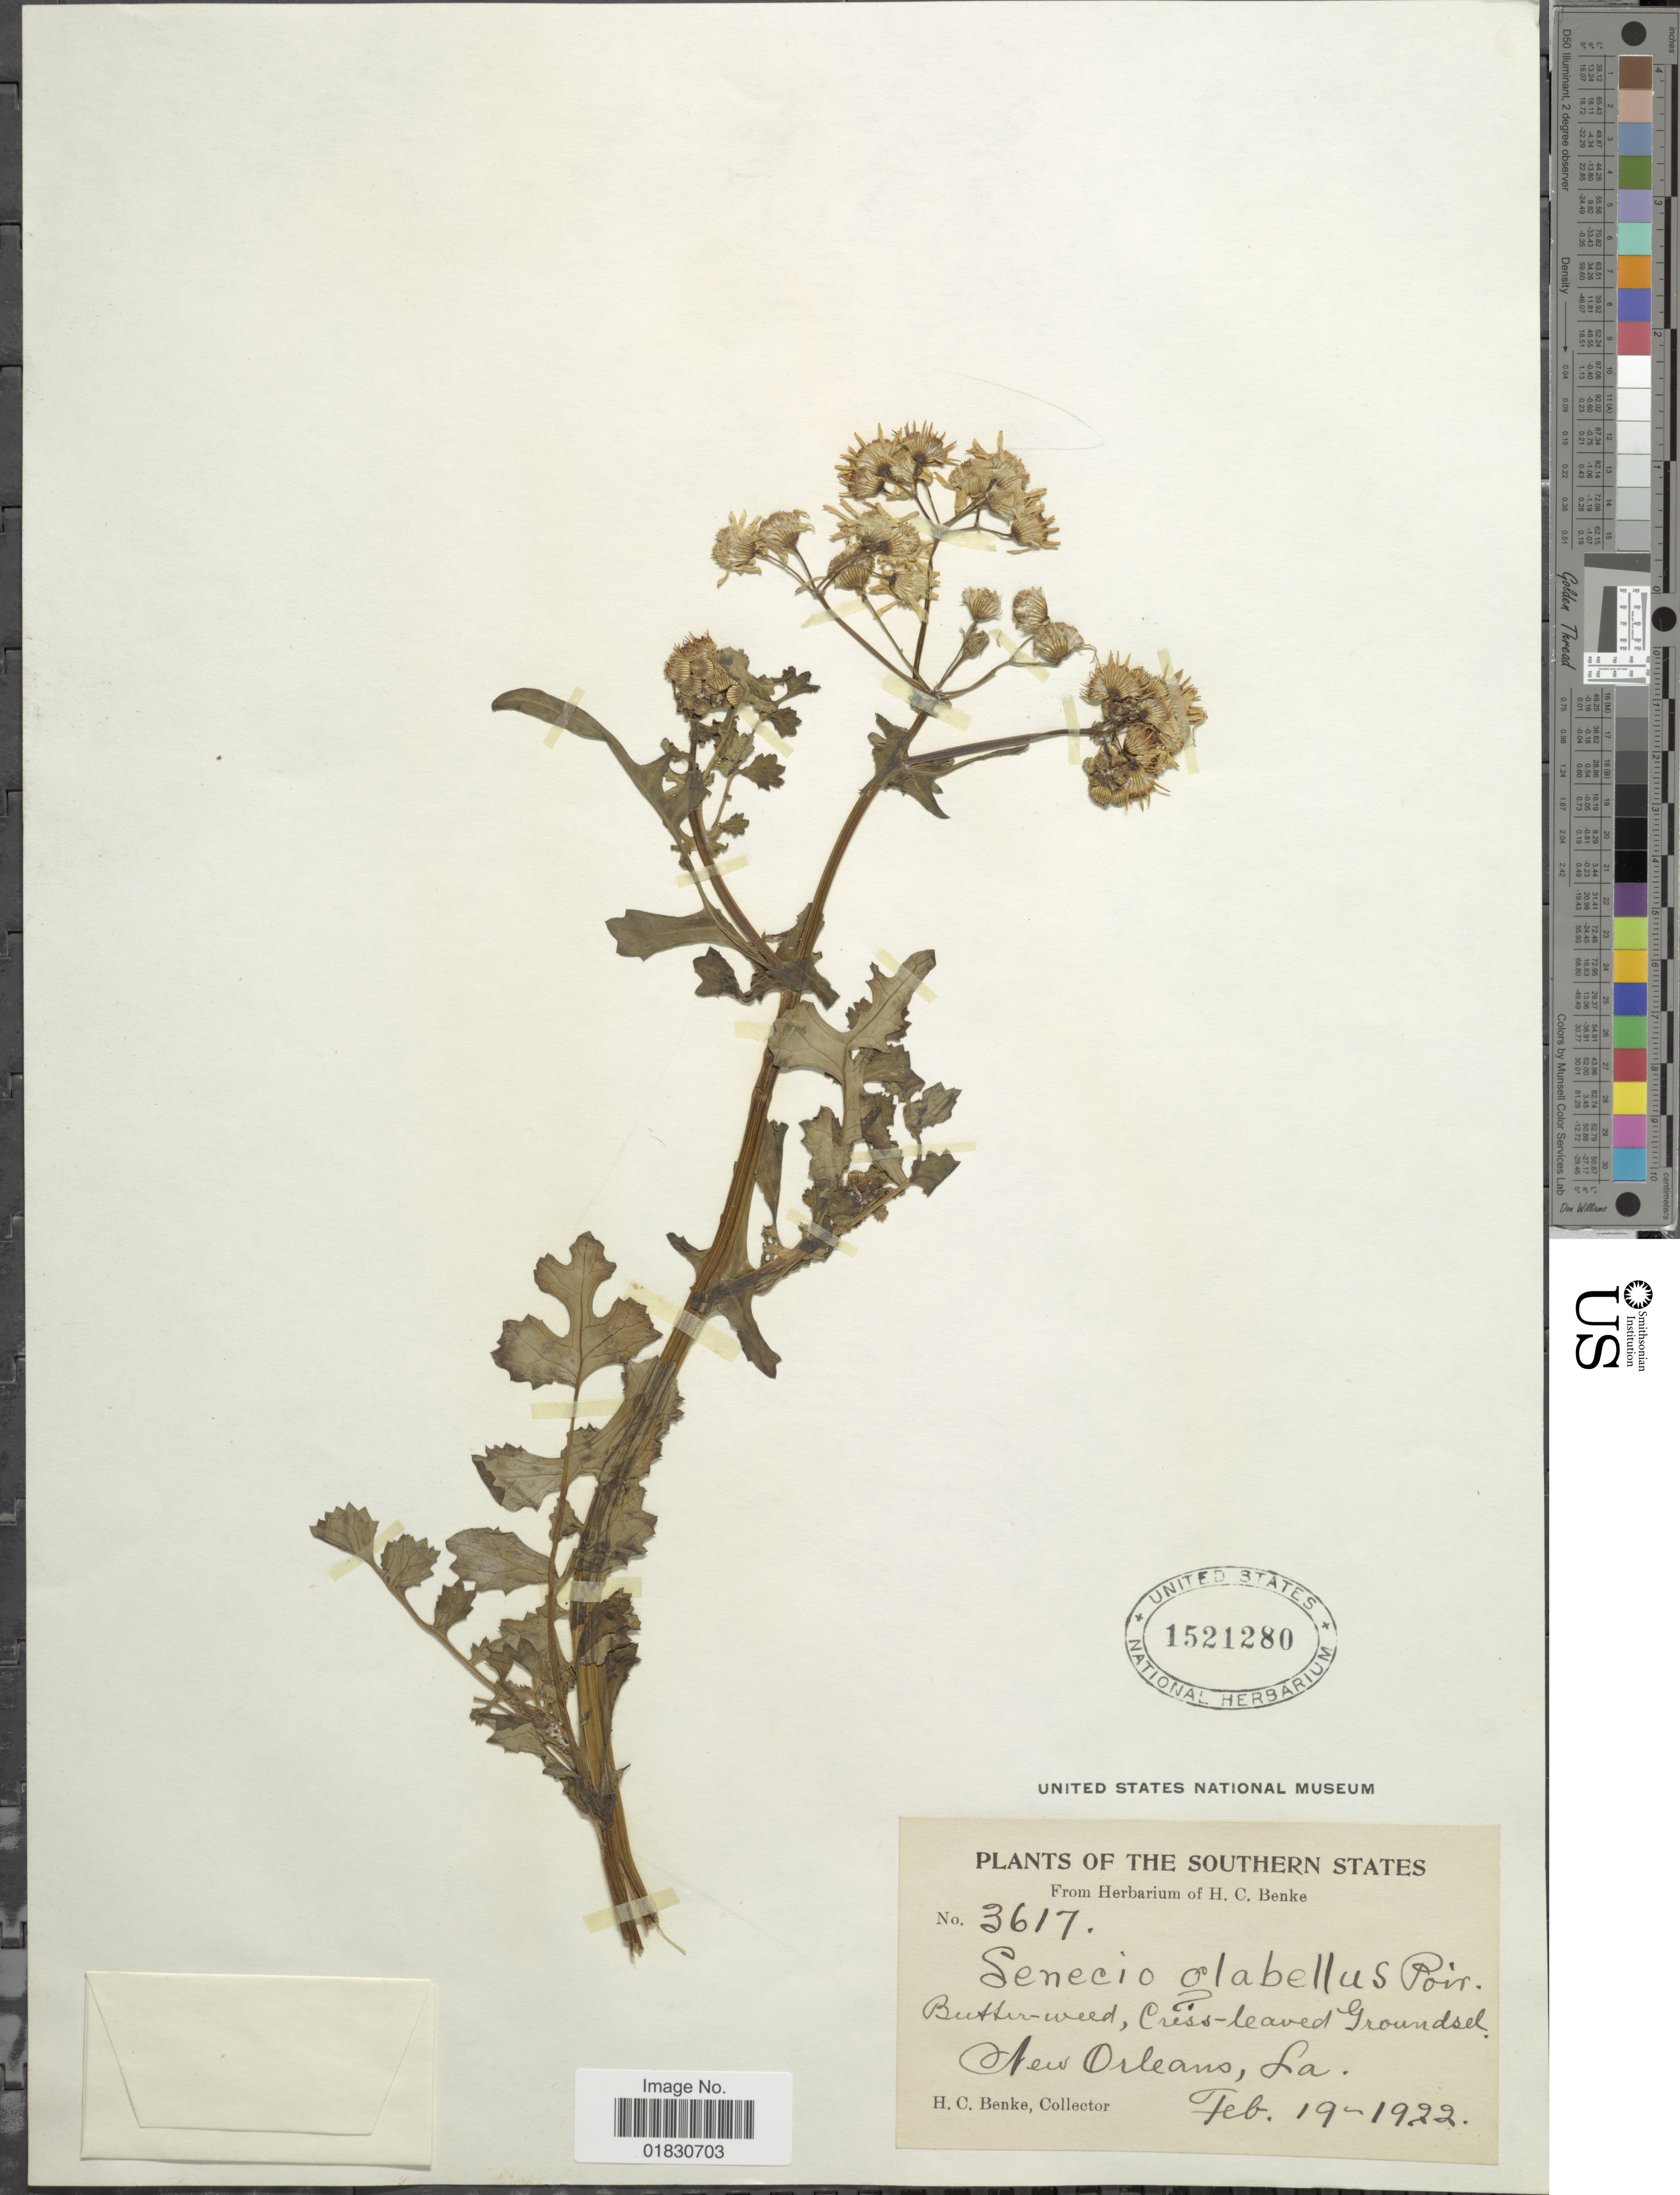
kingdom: Plantae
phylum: Tracheophyta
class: Magnoliopsida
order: Asterales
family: Asteraceae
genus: Packera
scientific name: Packera glabella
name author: (Poir.) C. Jeffrey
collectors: H. Benke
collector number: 3617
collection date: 1922-02-19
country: United States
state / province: Louisiana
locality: New Orleans, La.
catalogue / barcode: US 1521280